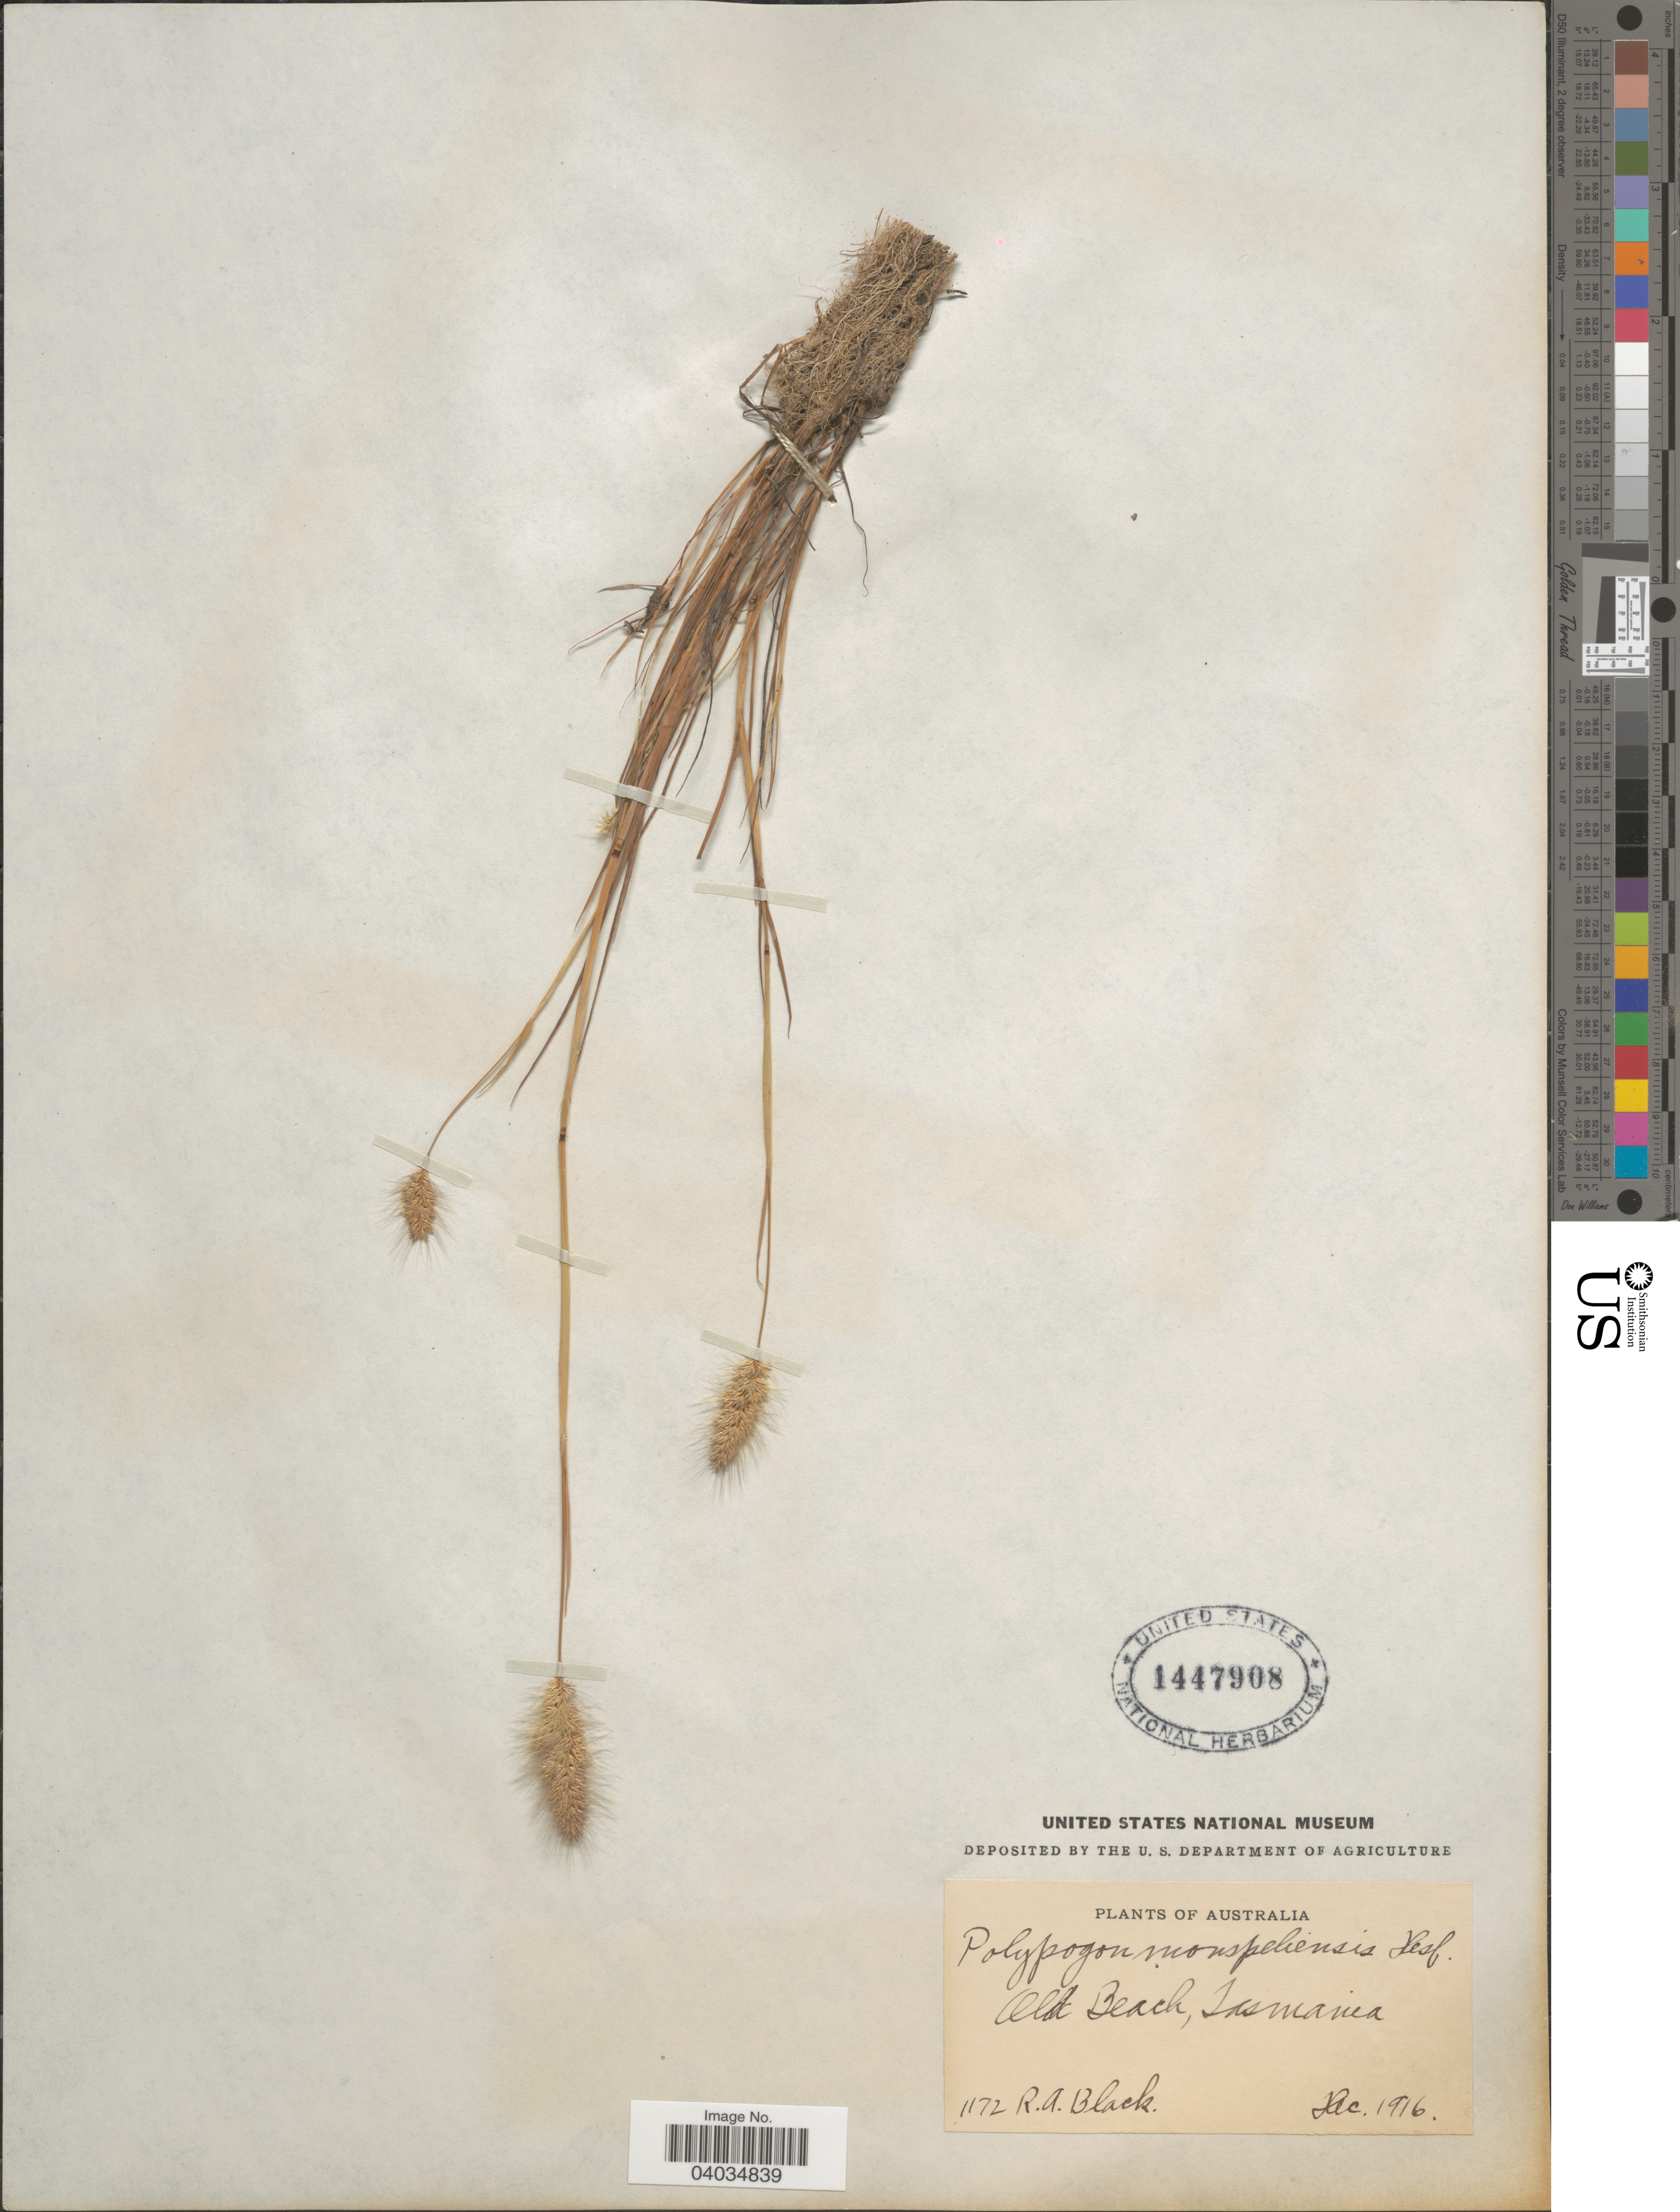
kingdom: Plantae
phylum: Tracheophyta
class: Liliopsida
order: Poales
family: Poaceae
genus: Polypogon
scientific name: Polypogon monspeliensis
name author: (L.) Desf.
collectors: R. A. Black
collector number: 1172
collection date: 1916-12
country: Australia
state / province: Tasmania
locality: Old Beach.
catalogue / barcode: US 1447908